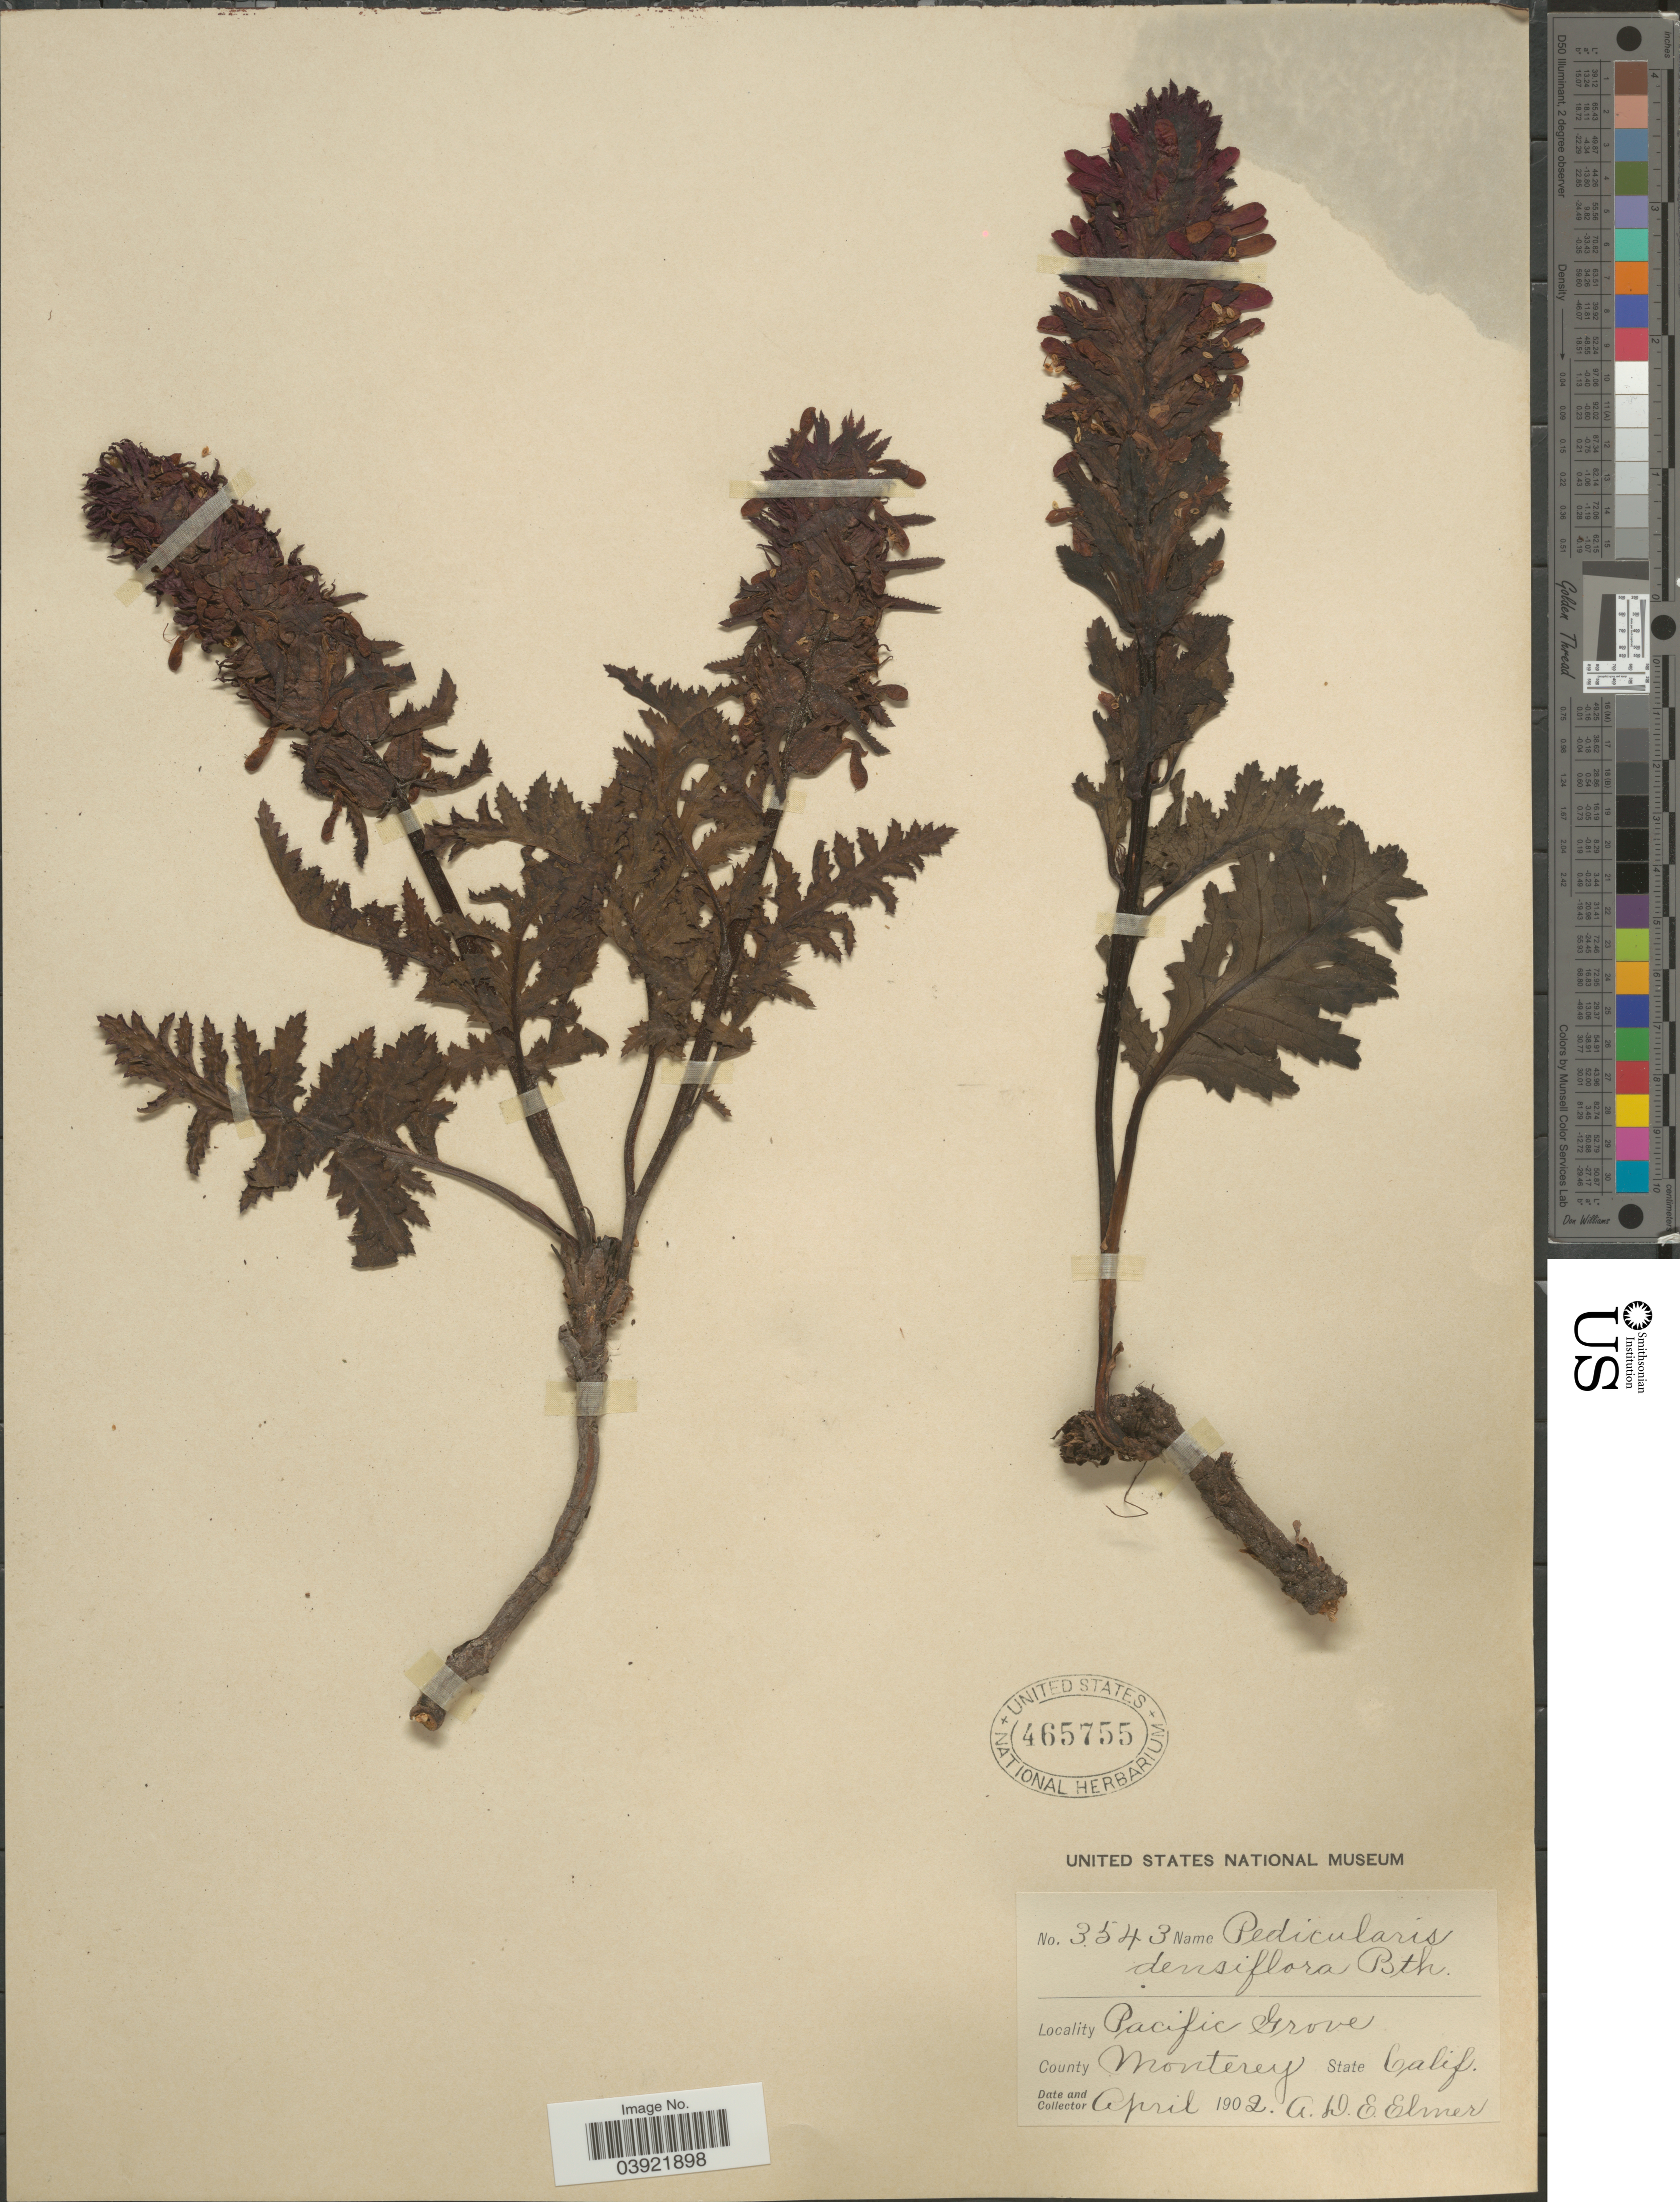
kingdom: Plantae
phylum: Tracheophyta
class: Magnoliopsida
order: Lamiales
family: Orobanchaceae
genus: Pedicularis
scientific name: Pedicularis densiflora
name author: Benth.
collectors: A. D. E. Elmer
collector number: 3543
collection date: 1902-04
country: United States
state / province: California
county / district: Monterey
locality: Pacific Grove. County Monterey.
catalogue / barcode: US 465755